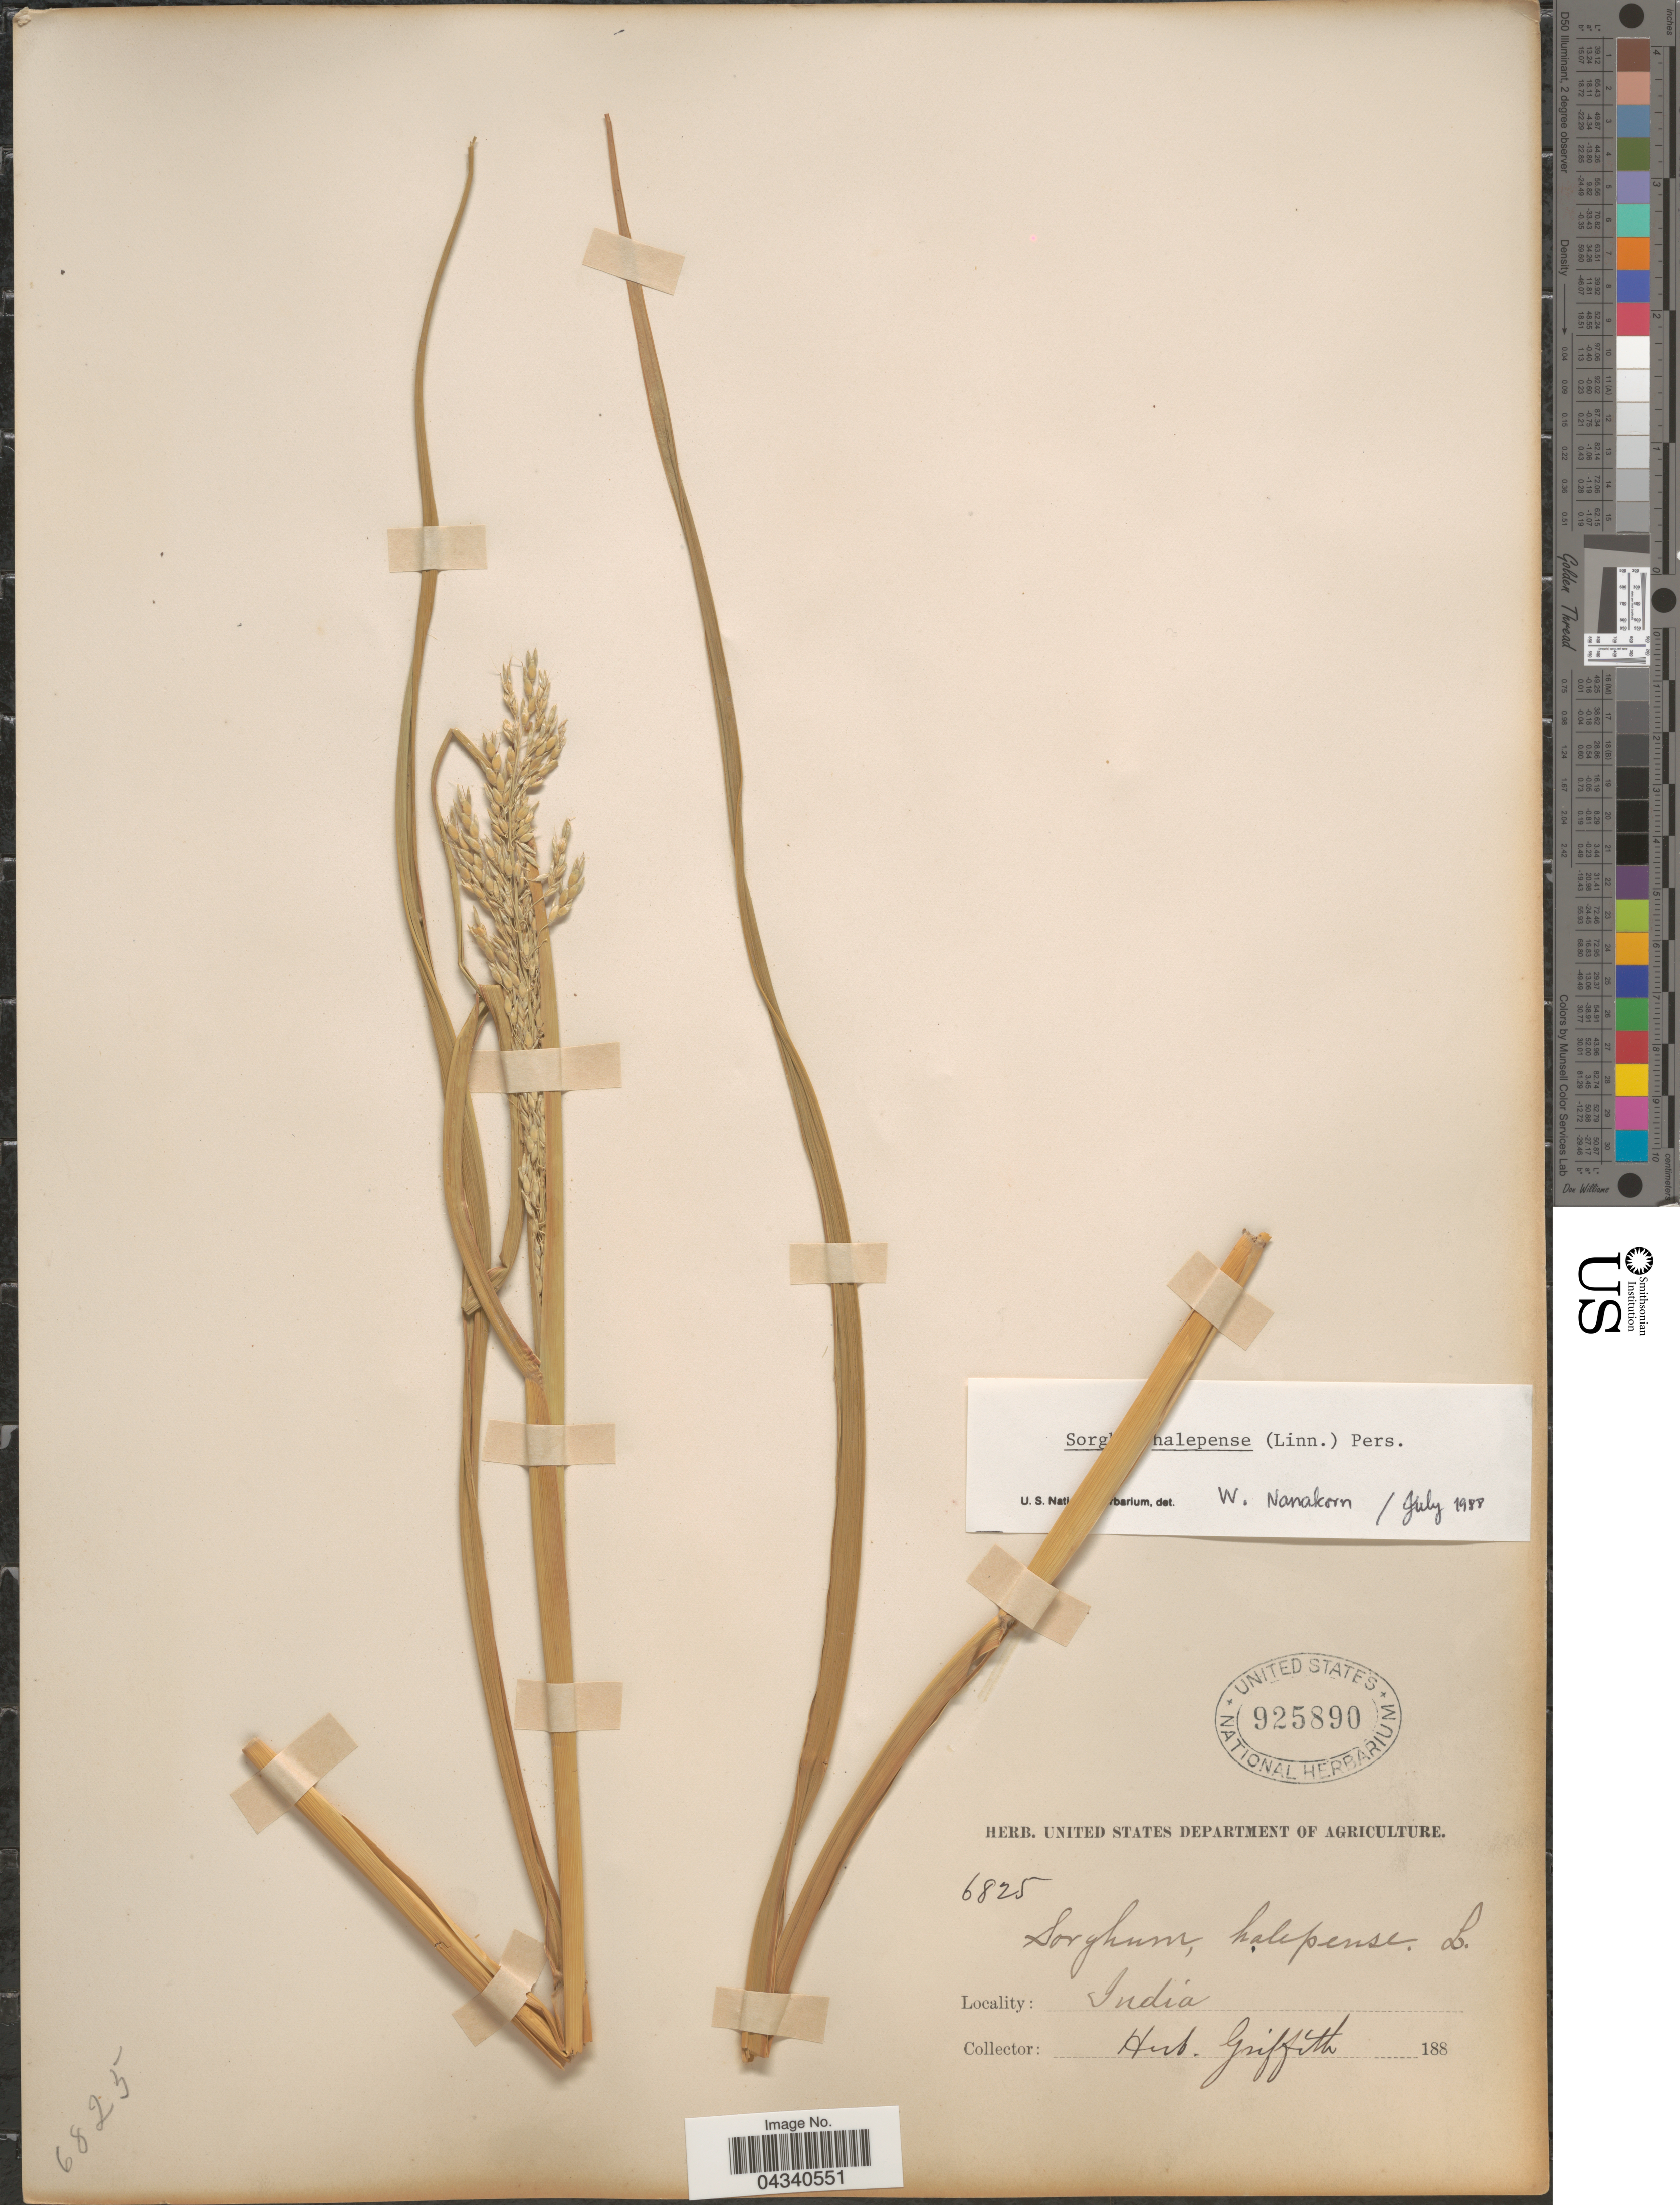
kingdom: Plantae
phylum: Tracheophyta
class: Liliopsida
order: Poales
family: Poaceae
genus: Sorghum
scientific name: Sorghum halepense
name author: (L.) Pers.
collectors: ex herb. Griffith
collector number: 6825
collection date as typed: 188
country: India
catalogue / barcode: US 925890